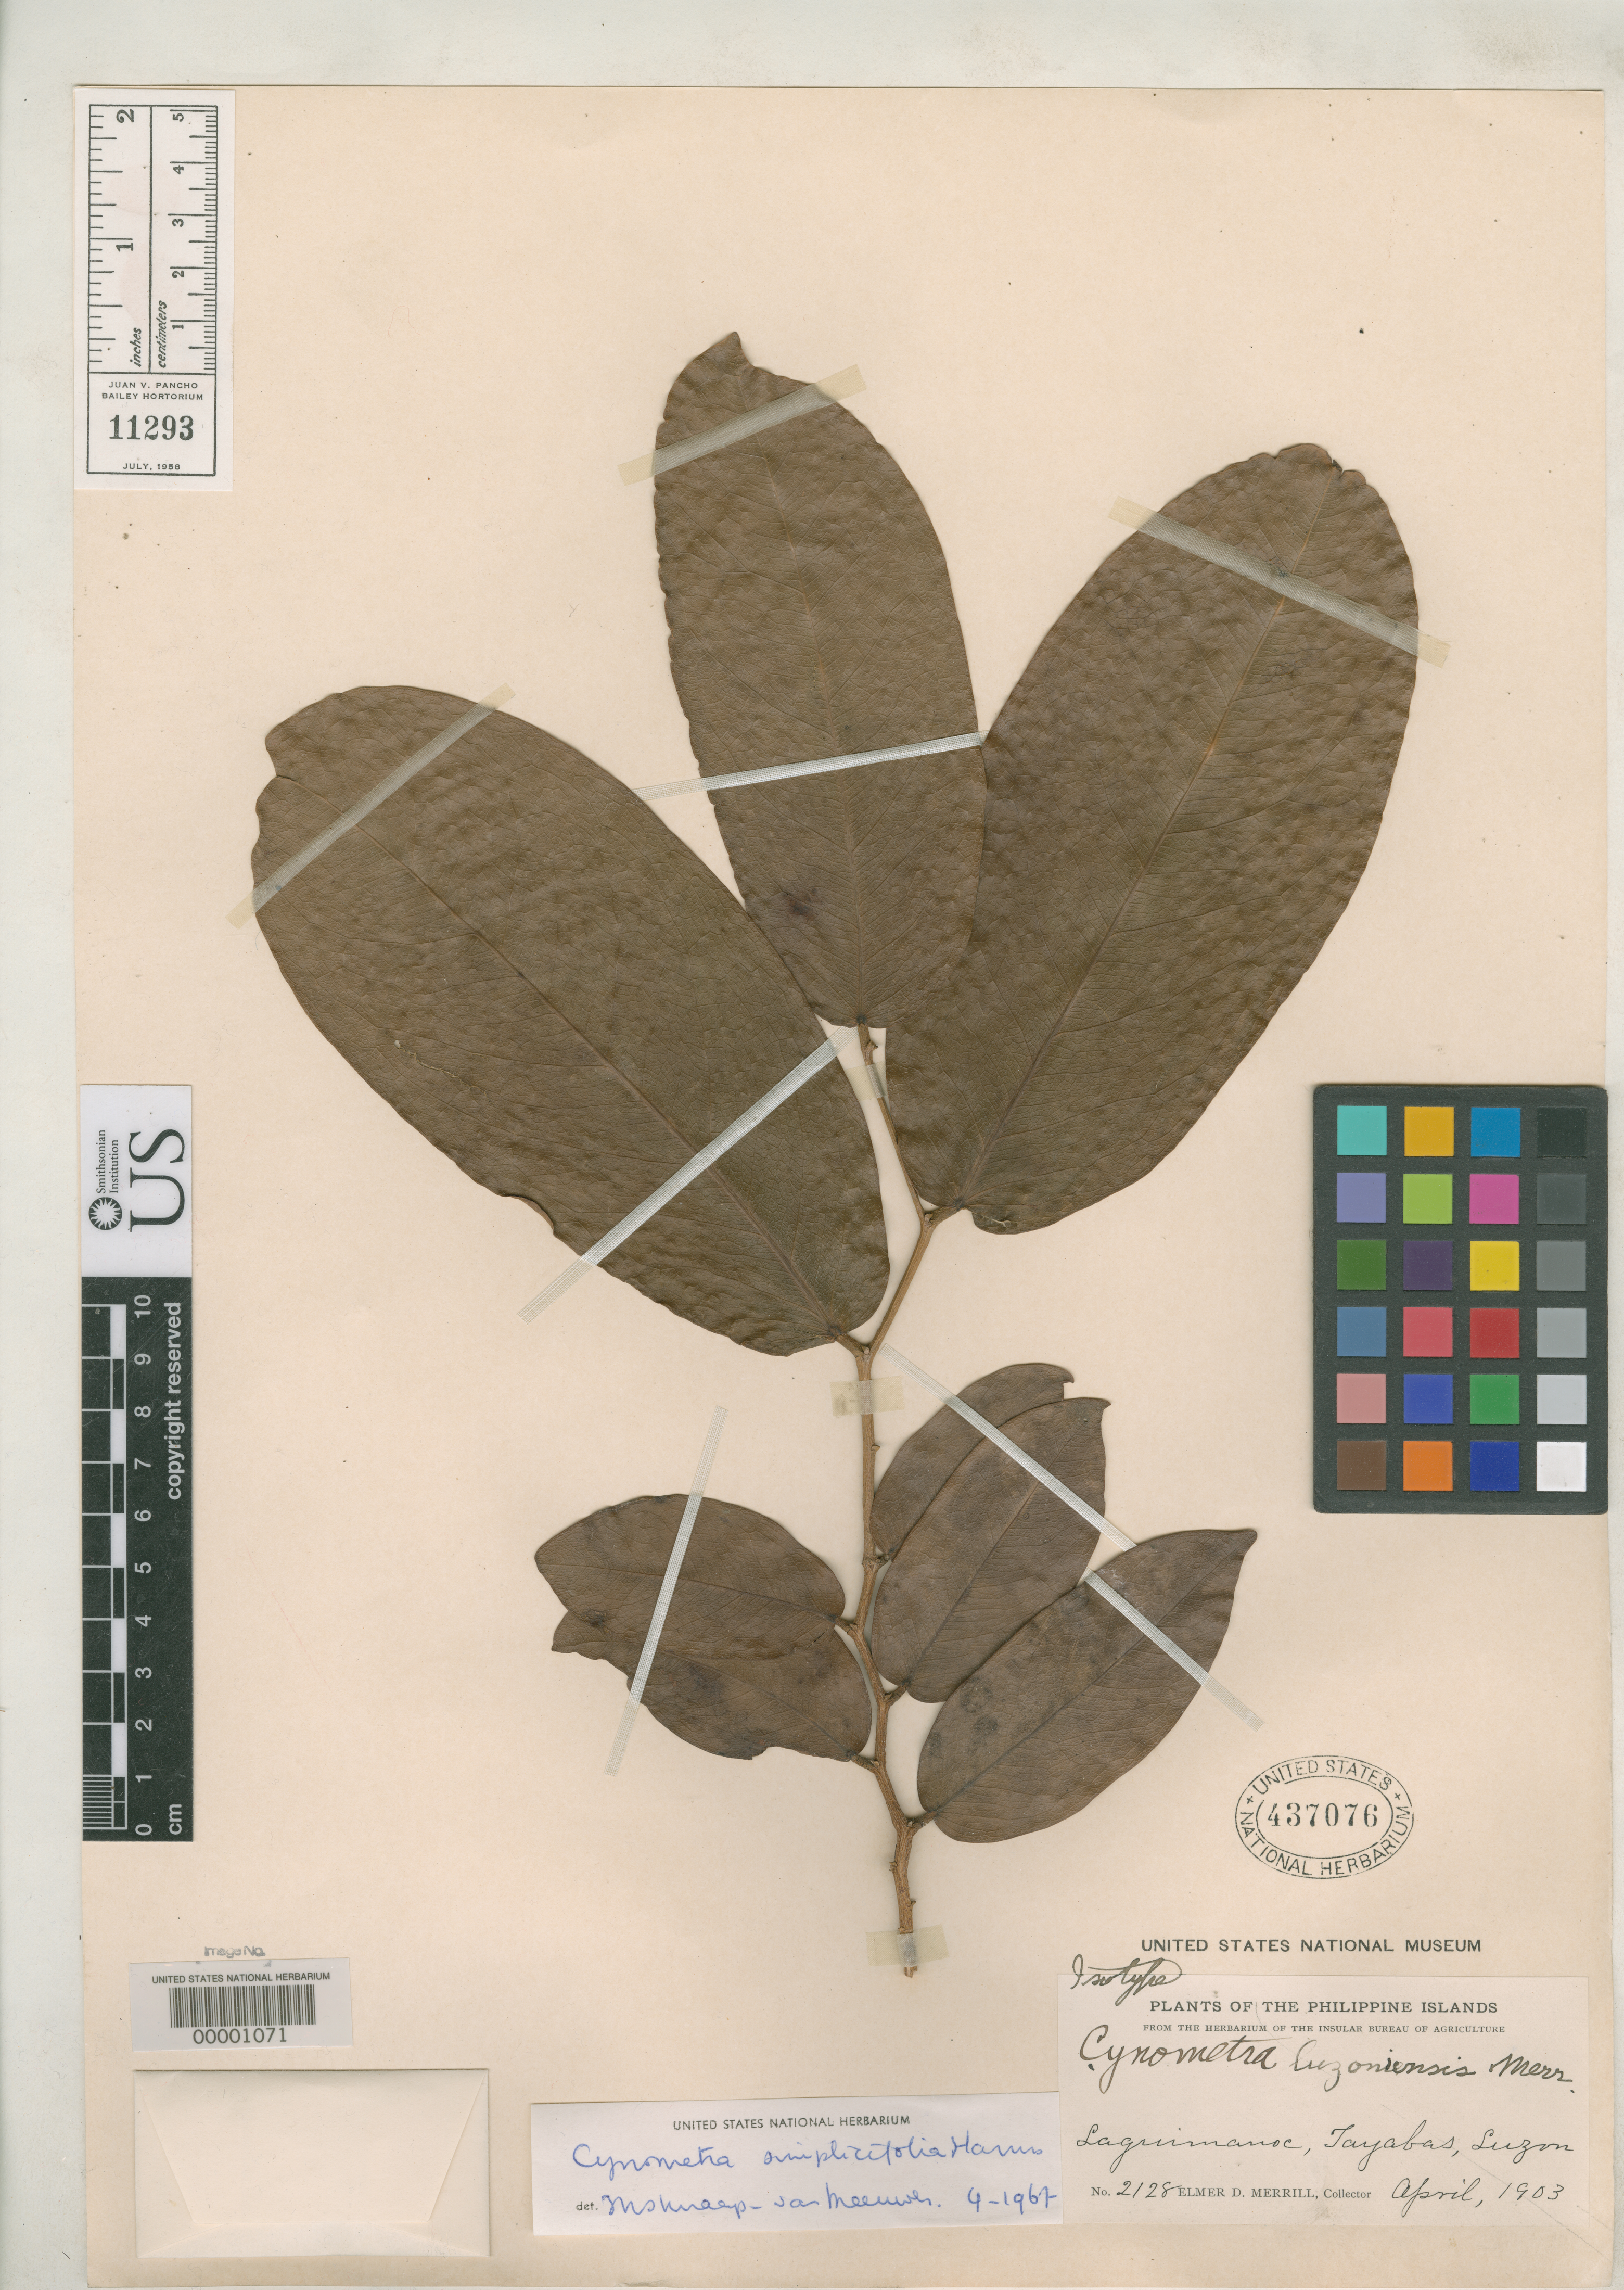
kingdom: Plantae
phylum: Tracheophyta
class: Magnoliopsida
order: Fabales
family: Fabaceae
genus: Cynometra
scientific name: Cynometra luzoniensis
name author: Merr.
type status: Isotype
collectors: A. D. E. Elmer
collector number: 2128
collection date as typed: Apr 1903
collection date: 1903-04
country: Philippines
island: Luzon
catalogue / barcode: US 437076